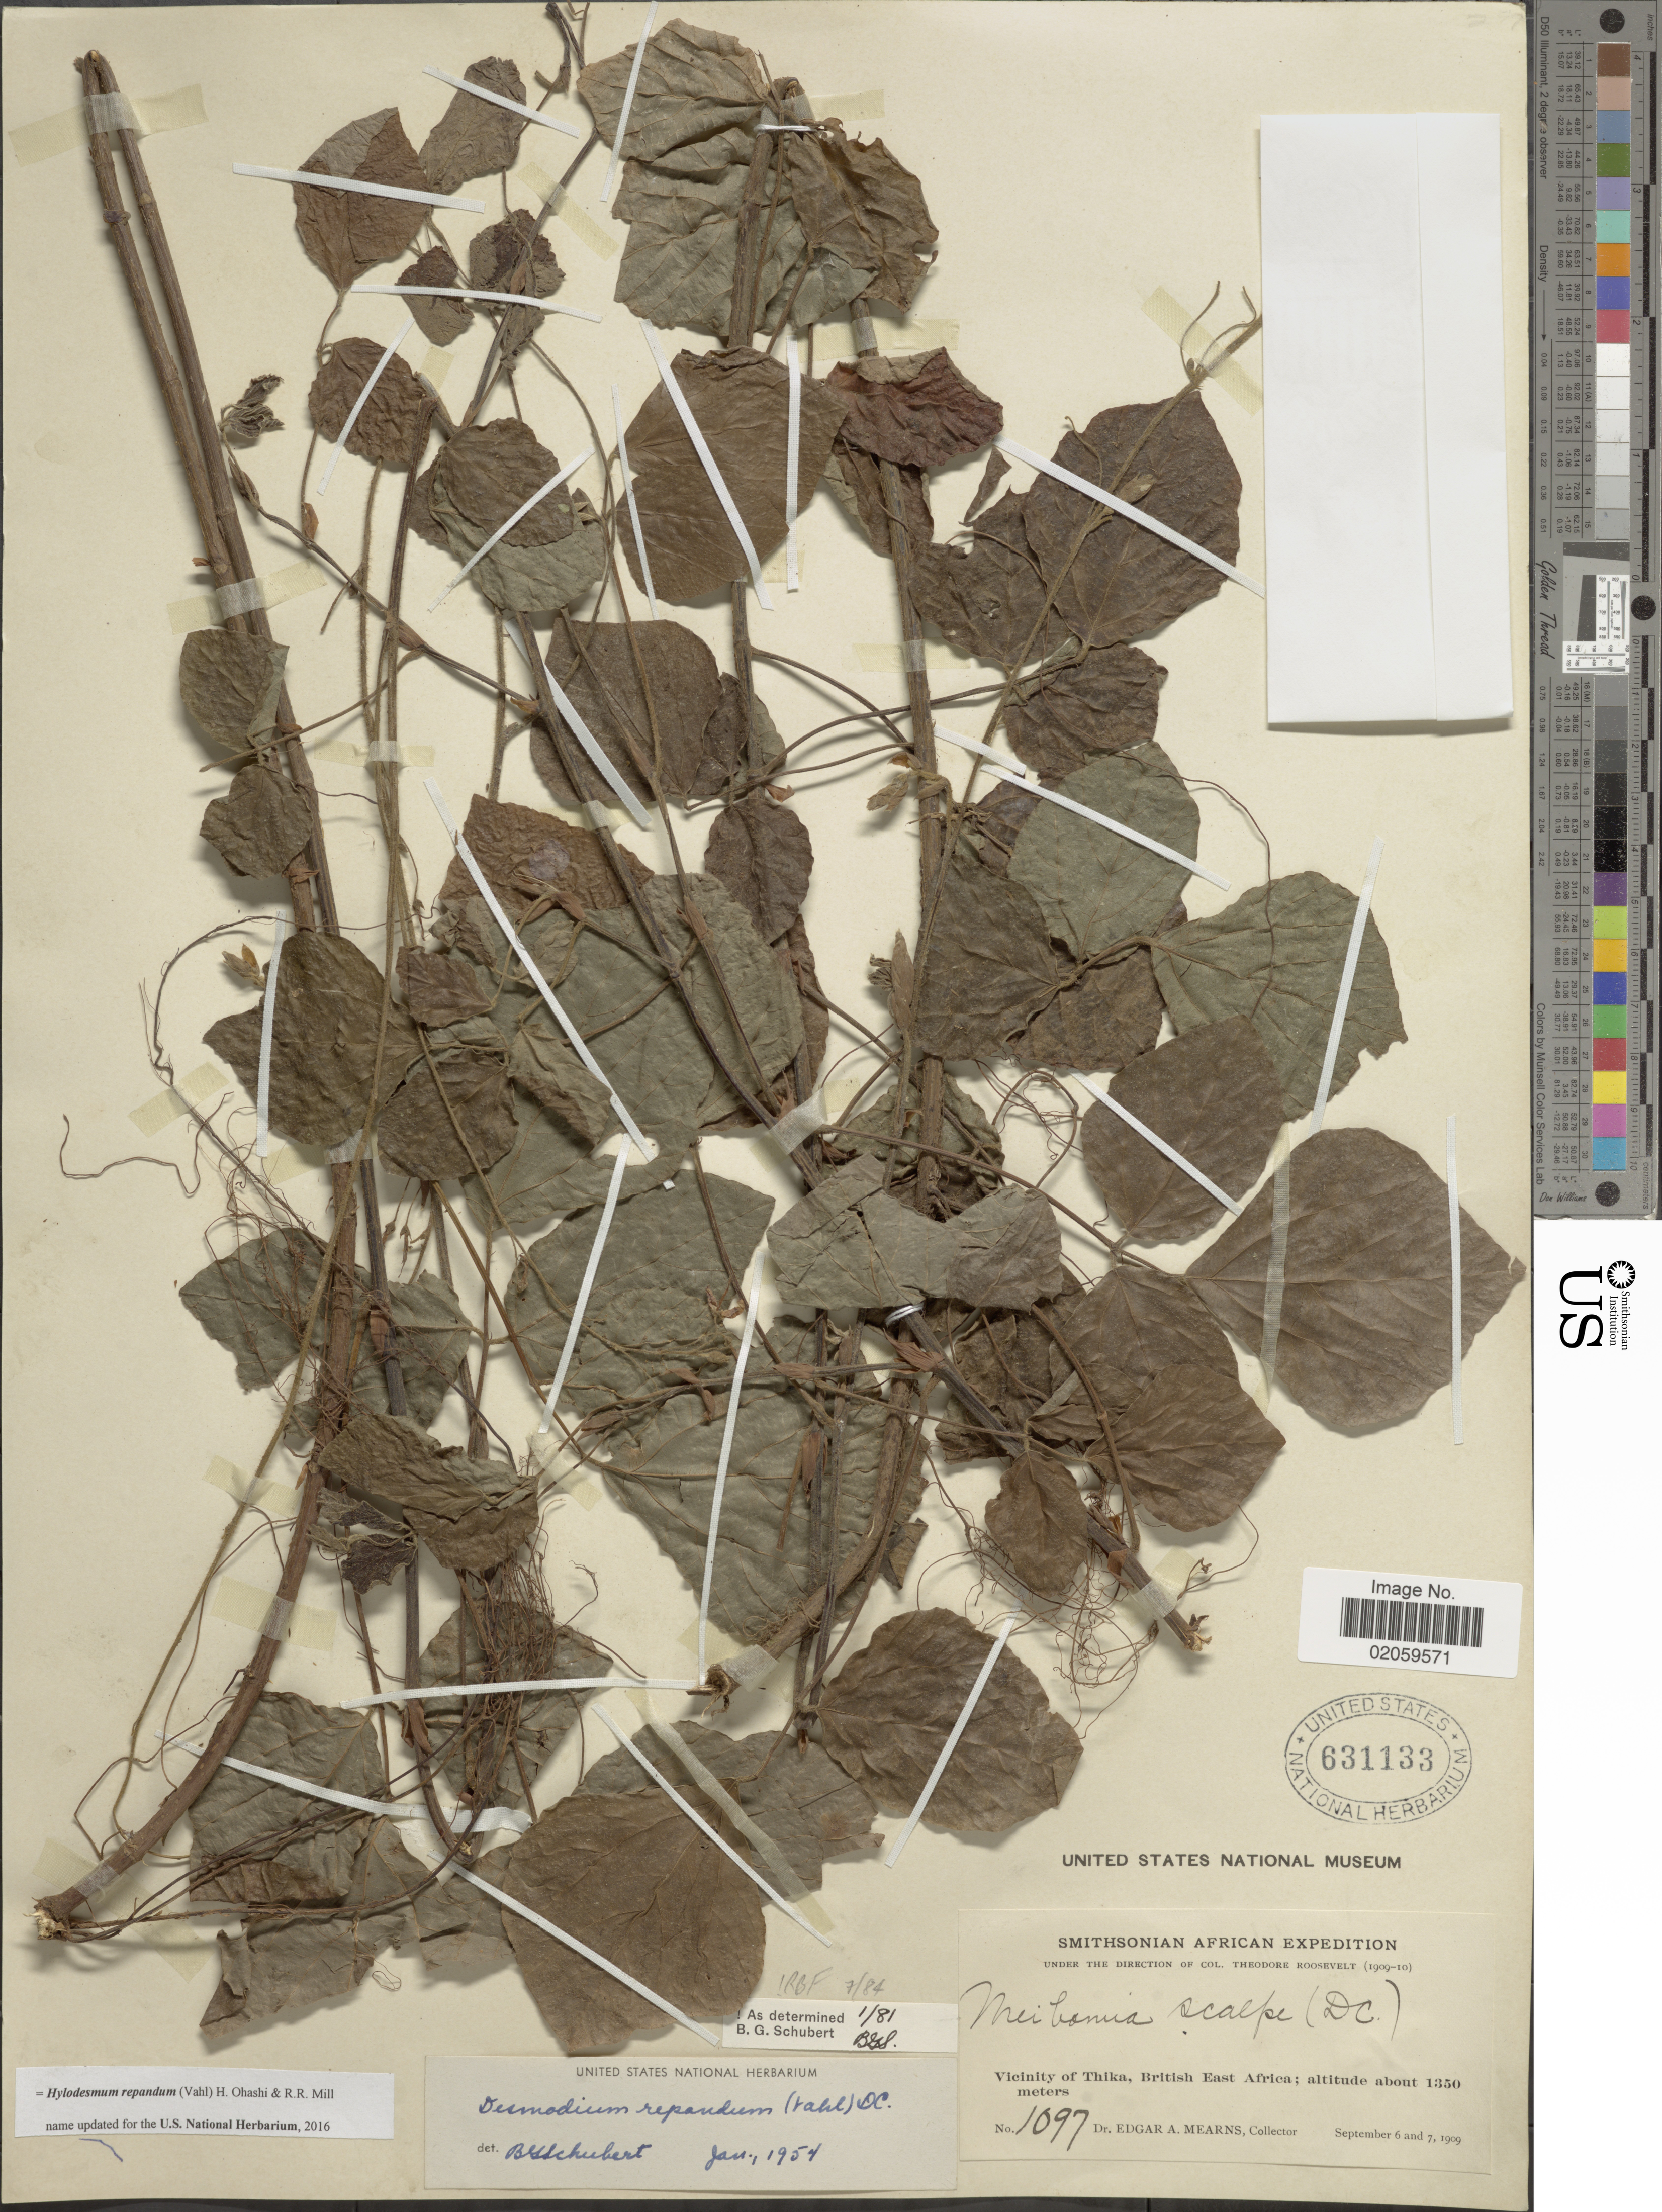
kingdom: Plantae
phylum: Tracheophyta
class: Magnoliopsida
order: Fabales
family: Fabaceae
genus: Hylodesmum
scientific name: Hylodesmum repandum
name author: (Vahl) H. Ohashi & R.R. Mill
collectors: E. A. Mearns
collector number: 1097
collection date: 1909-09-06/1909-09-07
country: Kenya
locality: Vicinity of Thika, British East Africa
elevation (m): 1350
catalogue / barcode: US 631133